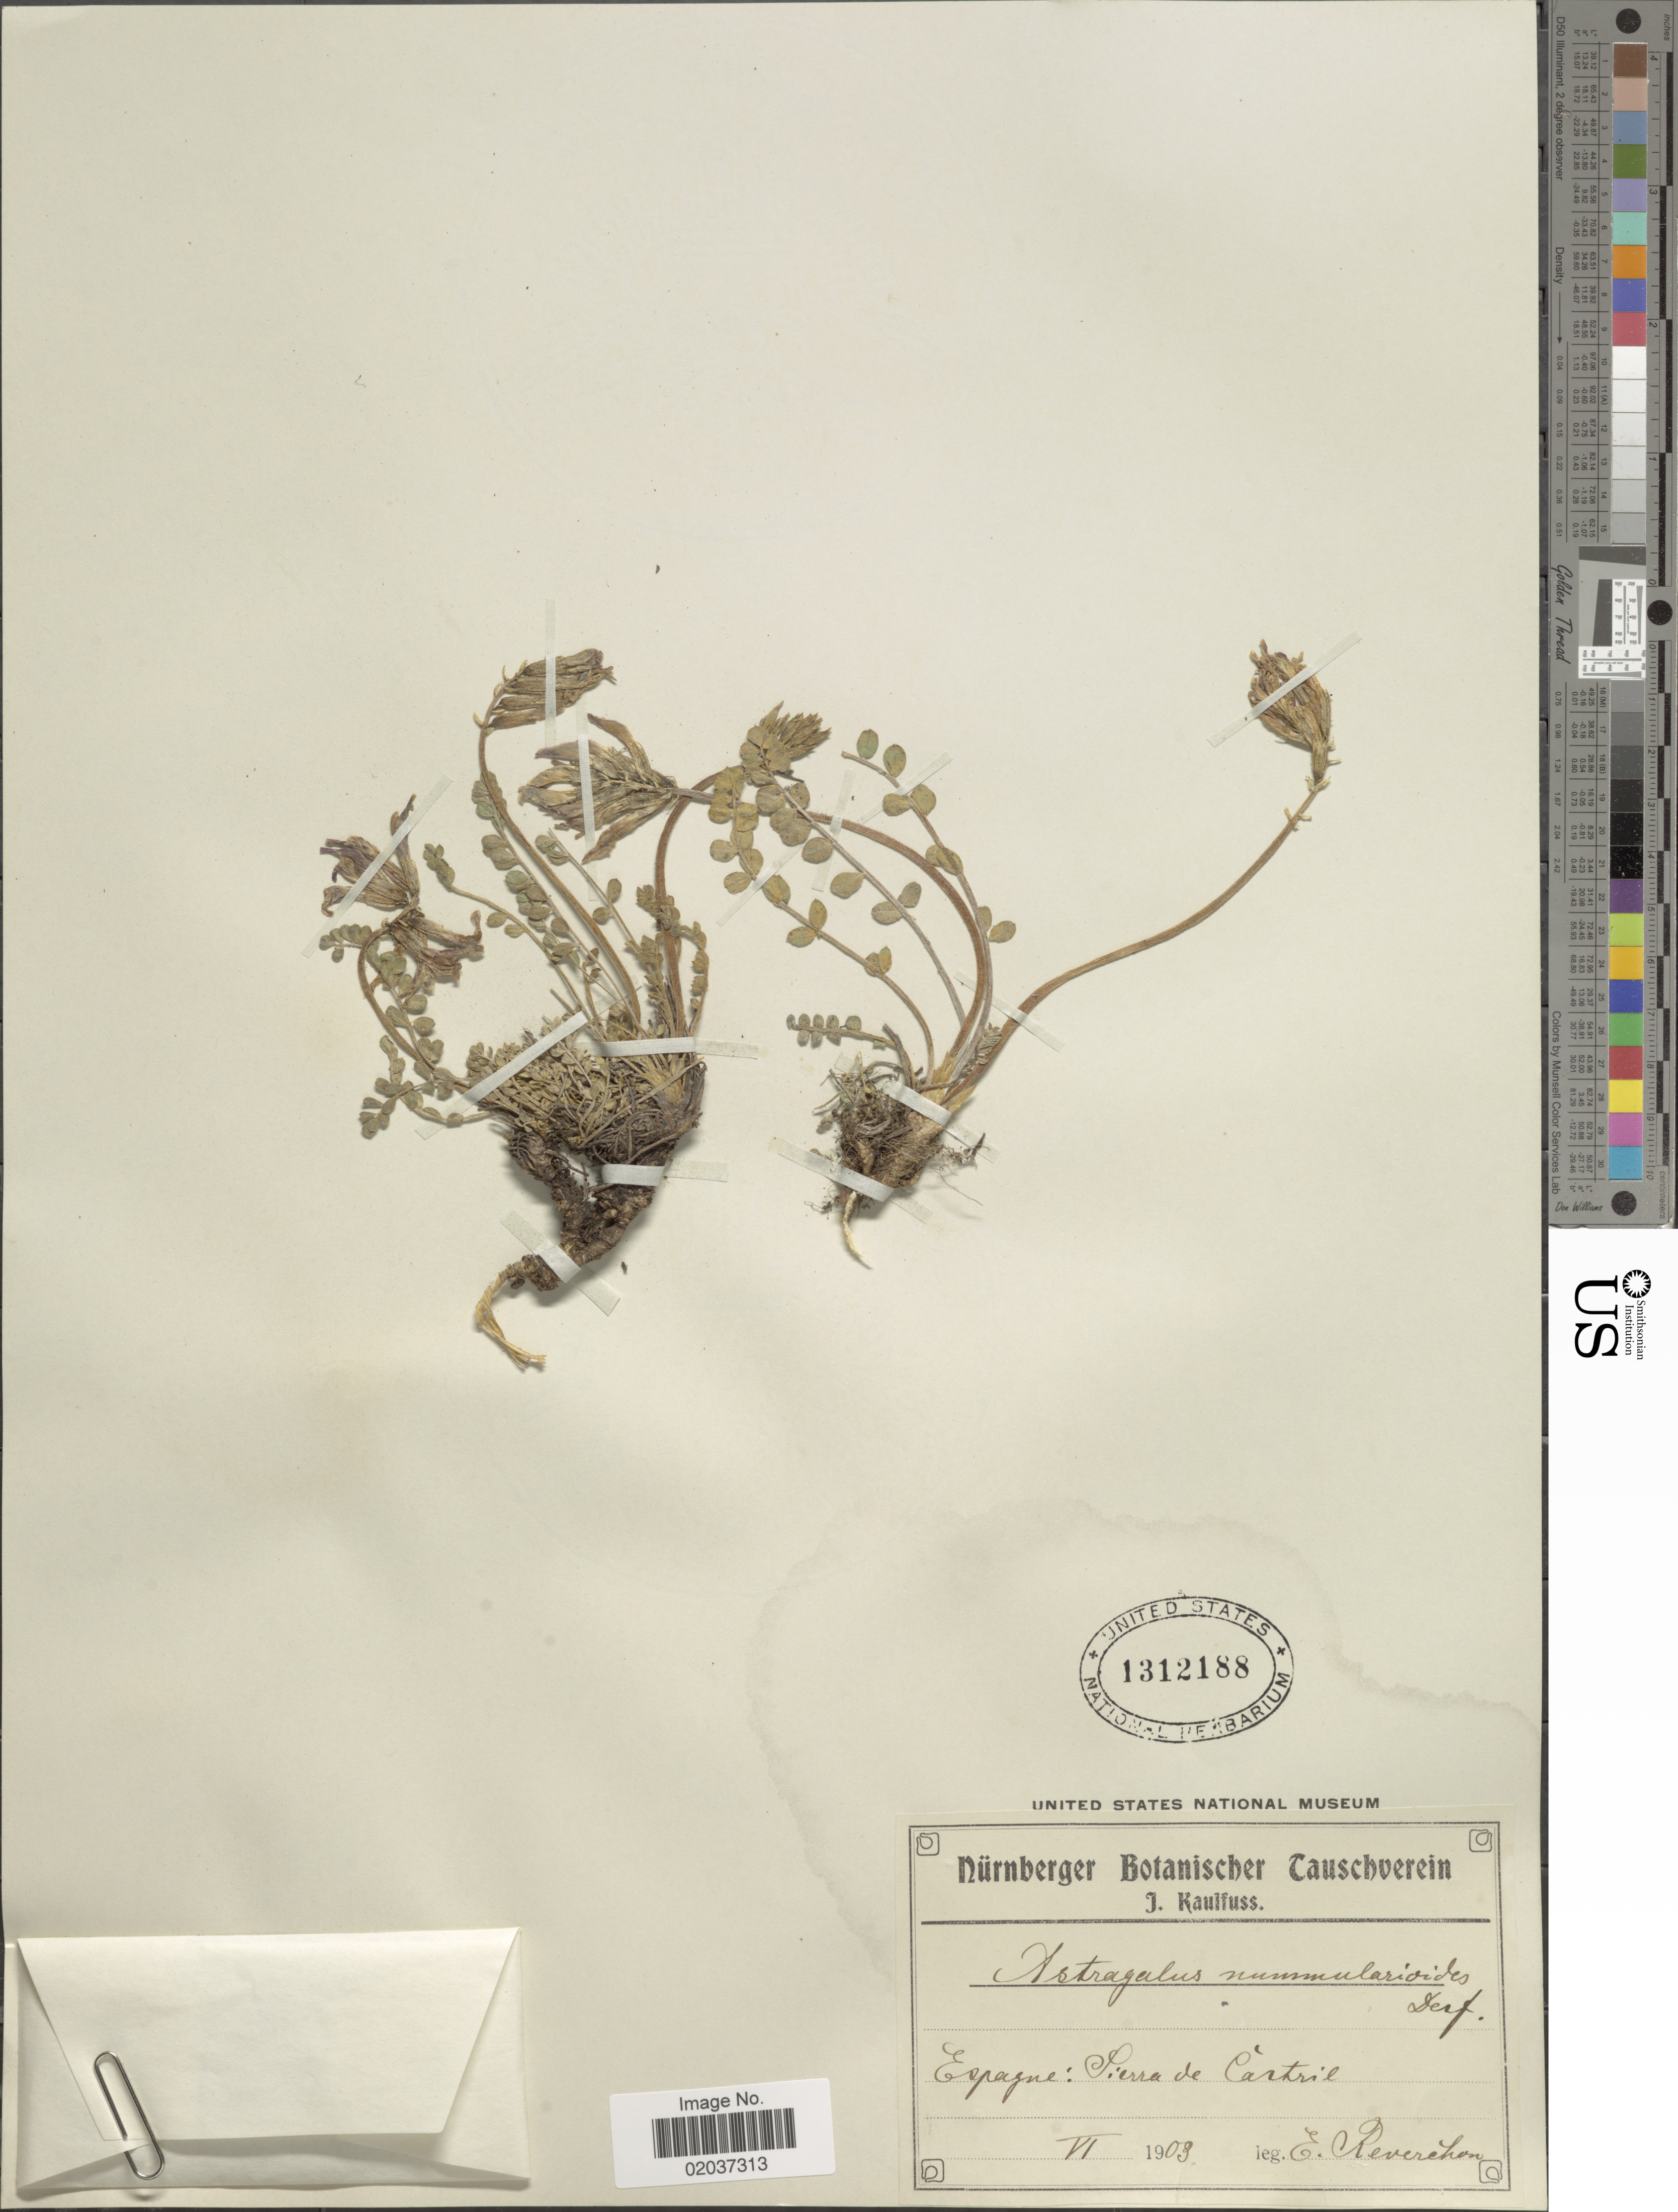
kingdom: Plantae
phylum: Tracheophyta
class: Magnoliopsida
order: Fabales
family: Fabaceae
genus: Astragalus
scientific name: Astragalus nummularioides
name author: Desf.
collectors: E. Reverchon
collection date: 1903-06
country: Spain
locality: Espagne: Sierra de Caztril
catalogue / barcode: US 1312188